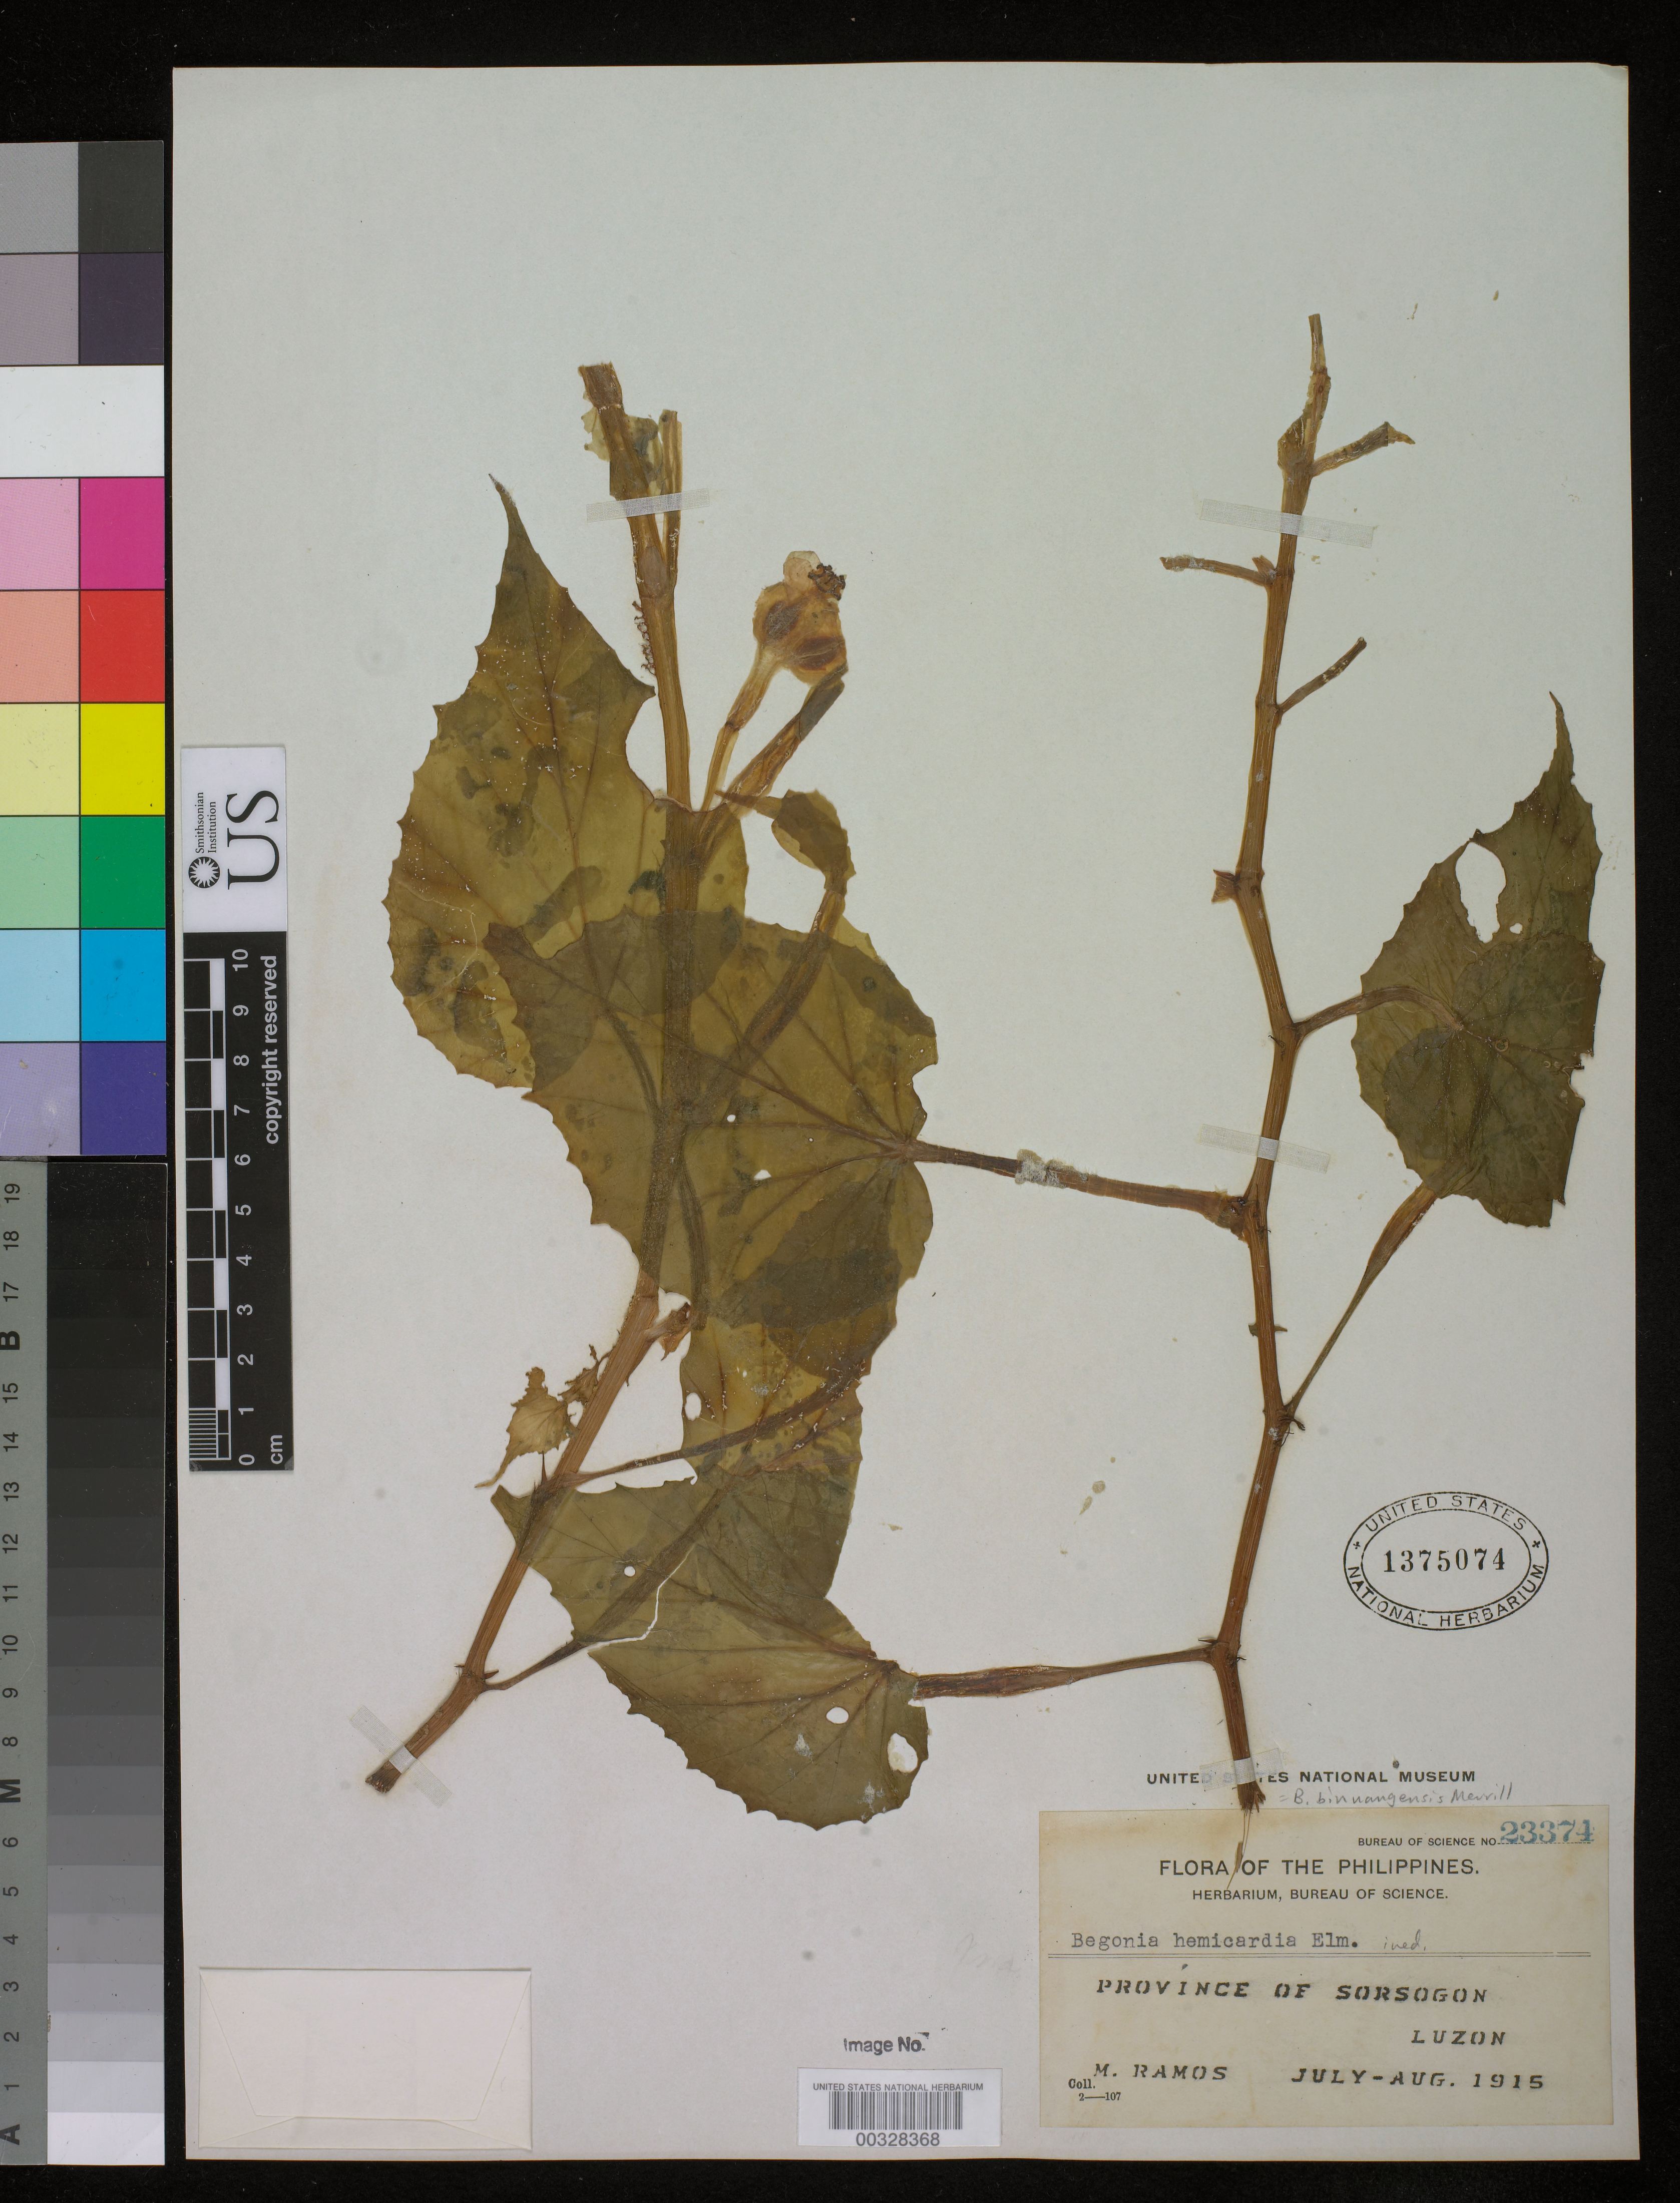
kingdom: Plantae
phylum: Tracheophyta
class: Magnoliopsida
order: Cucurbitales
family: Begoniaceae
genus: Begonia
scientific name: Begonia binuangensis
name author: Merr.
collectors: M. Ramos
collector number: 23374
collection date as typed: Jul 1915 to -- Aug 1915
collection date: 1915-07/1915-08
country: Philippines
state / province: Bicol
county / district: Sorsogon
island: Luzon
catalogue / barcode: US 1375074